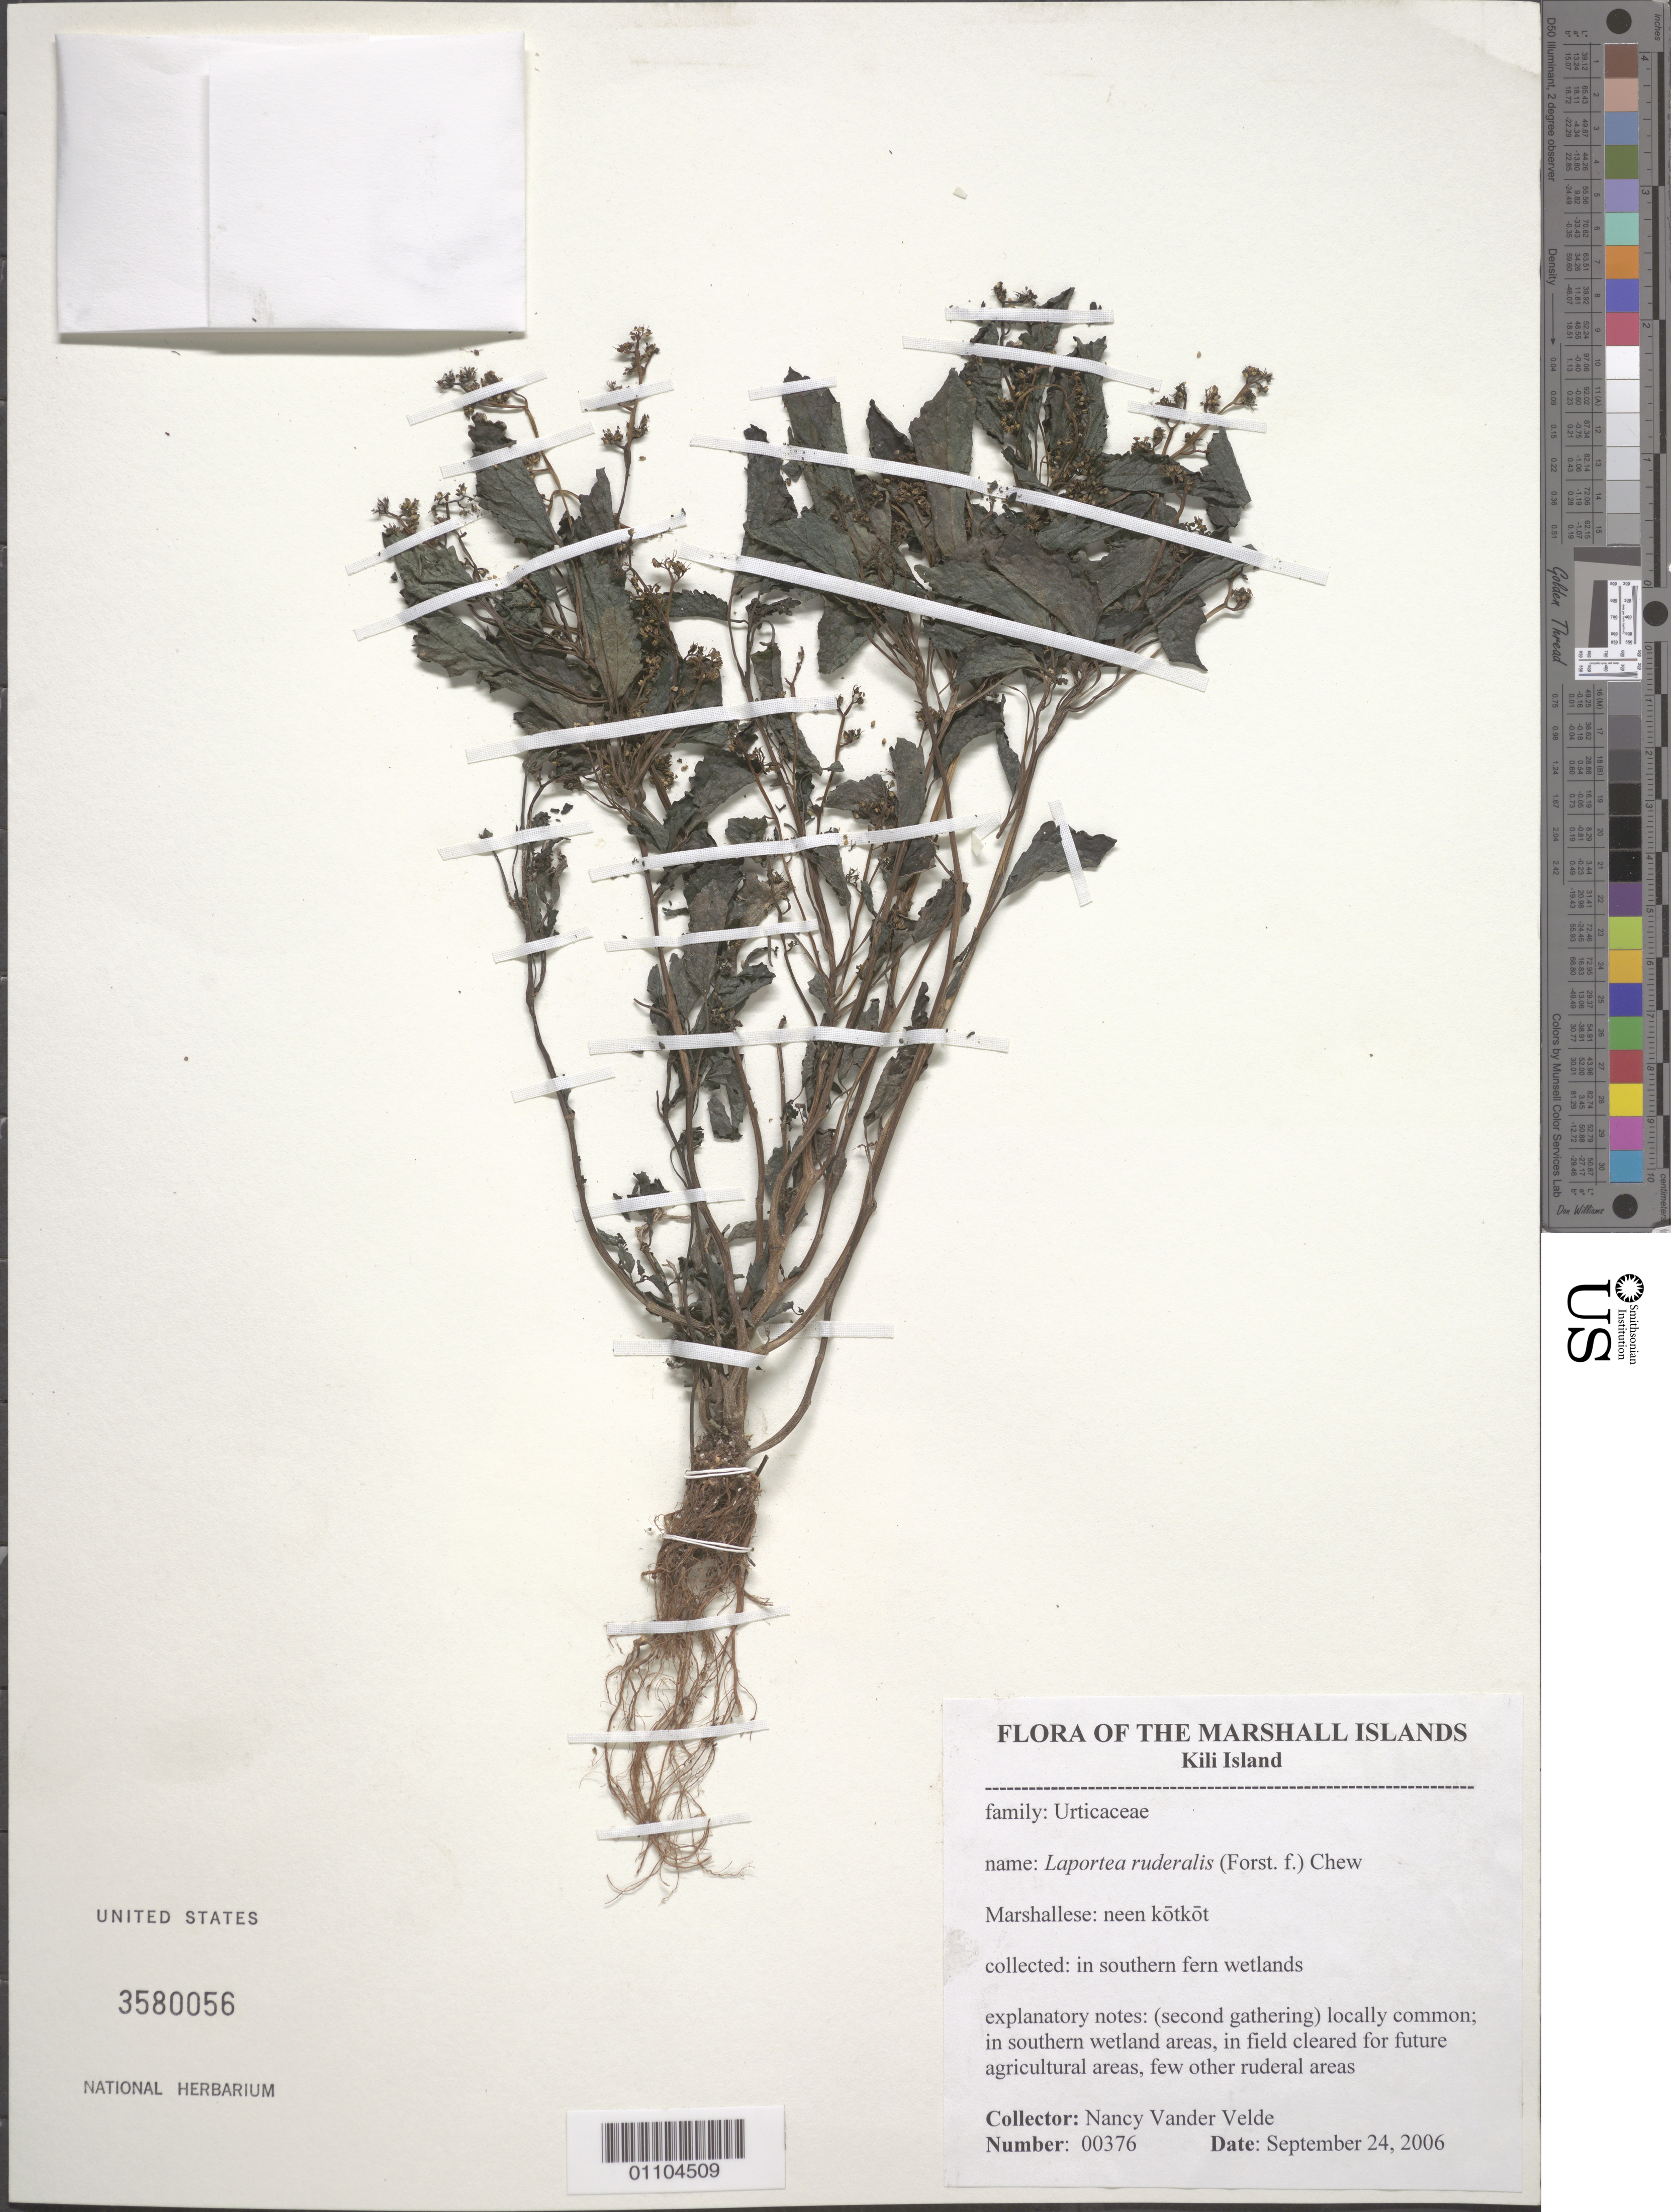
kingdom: Plantae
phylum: Tracheophyta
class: Magnoliopsida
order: Rosales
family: Urticaceae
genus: Laportea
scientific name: Laportea ruderalis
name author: (G. Forst.) Chew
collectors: N. Vander Velde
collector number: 00376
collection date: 2006-09-24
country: Marshall Islands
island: Kili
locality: Kili Island.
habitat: In southern fern wetlands. Locally common; in southern wetland areas, in field cleared for future agricultural areas, few other ruderal areas.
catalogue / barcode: US 3580056